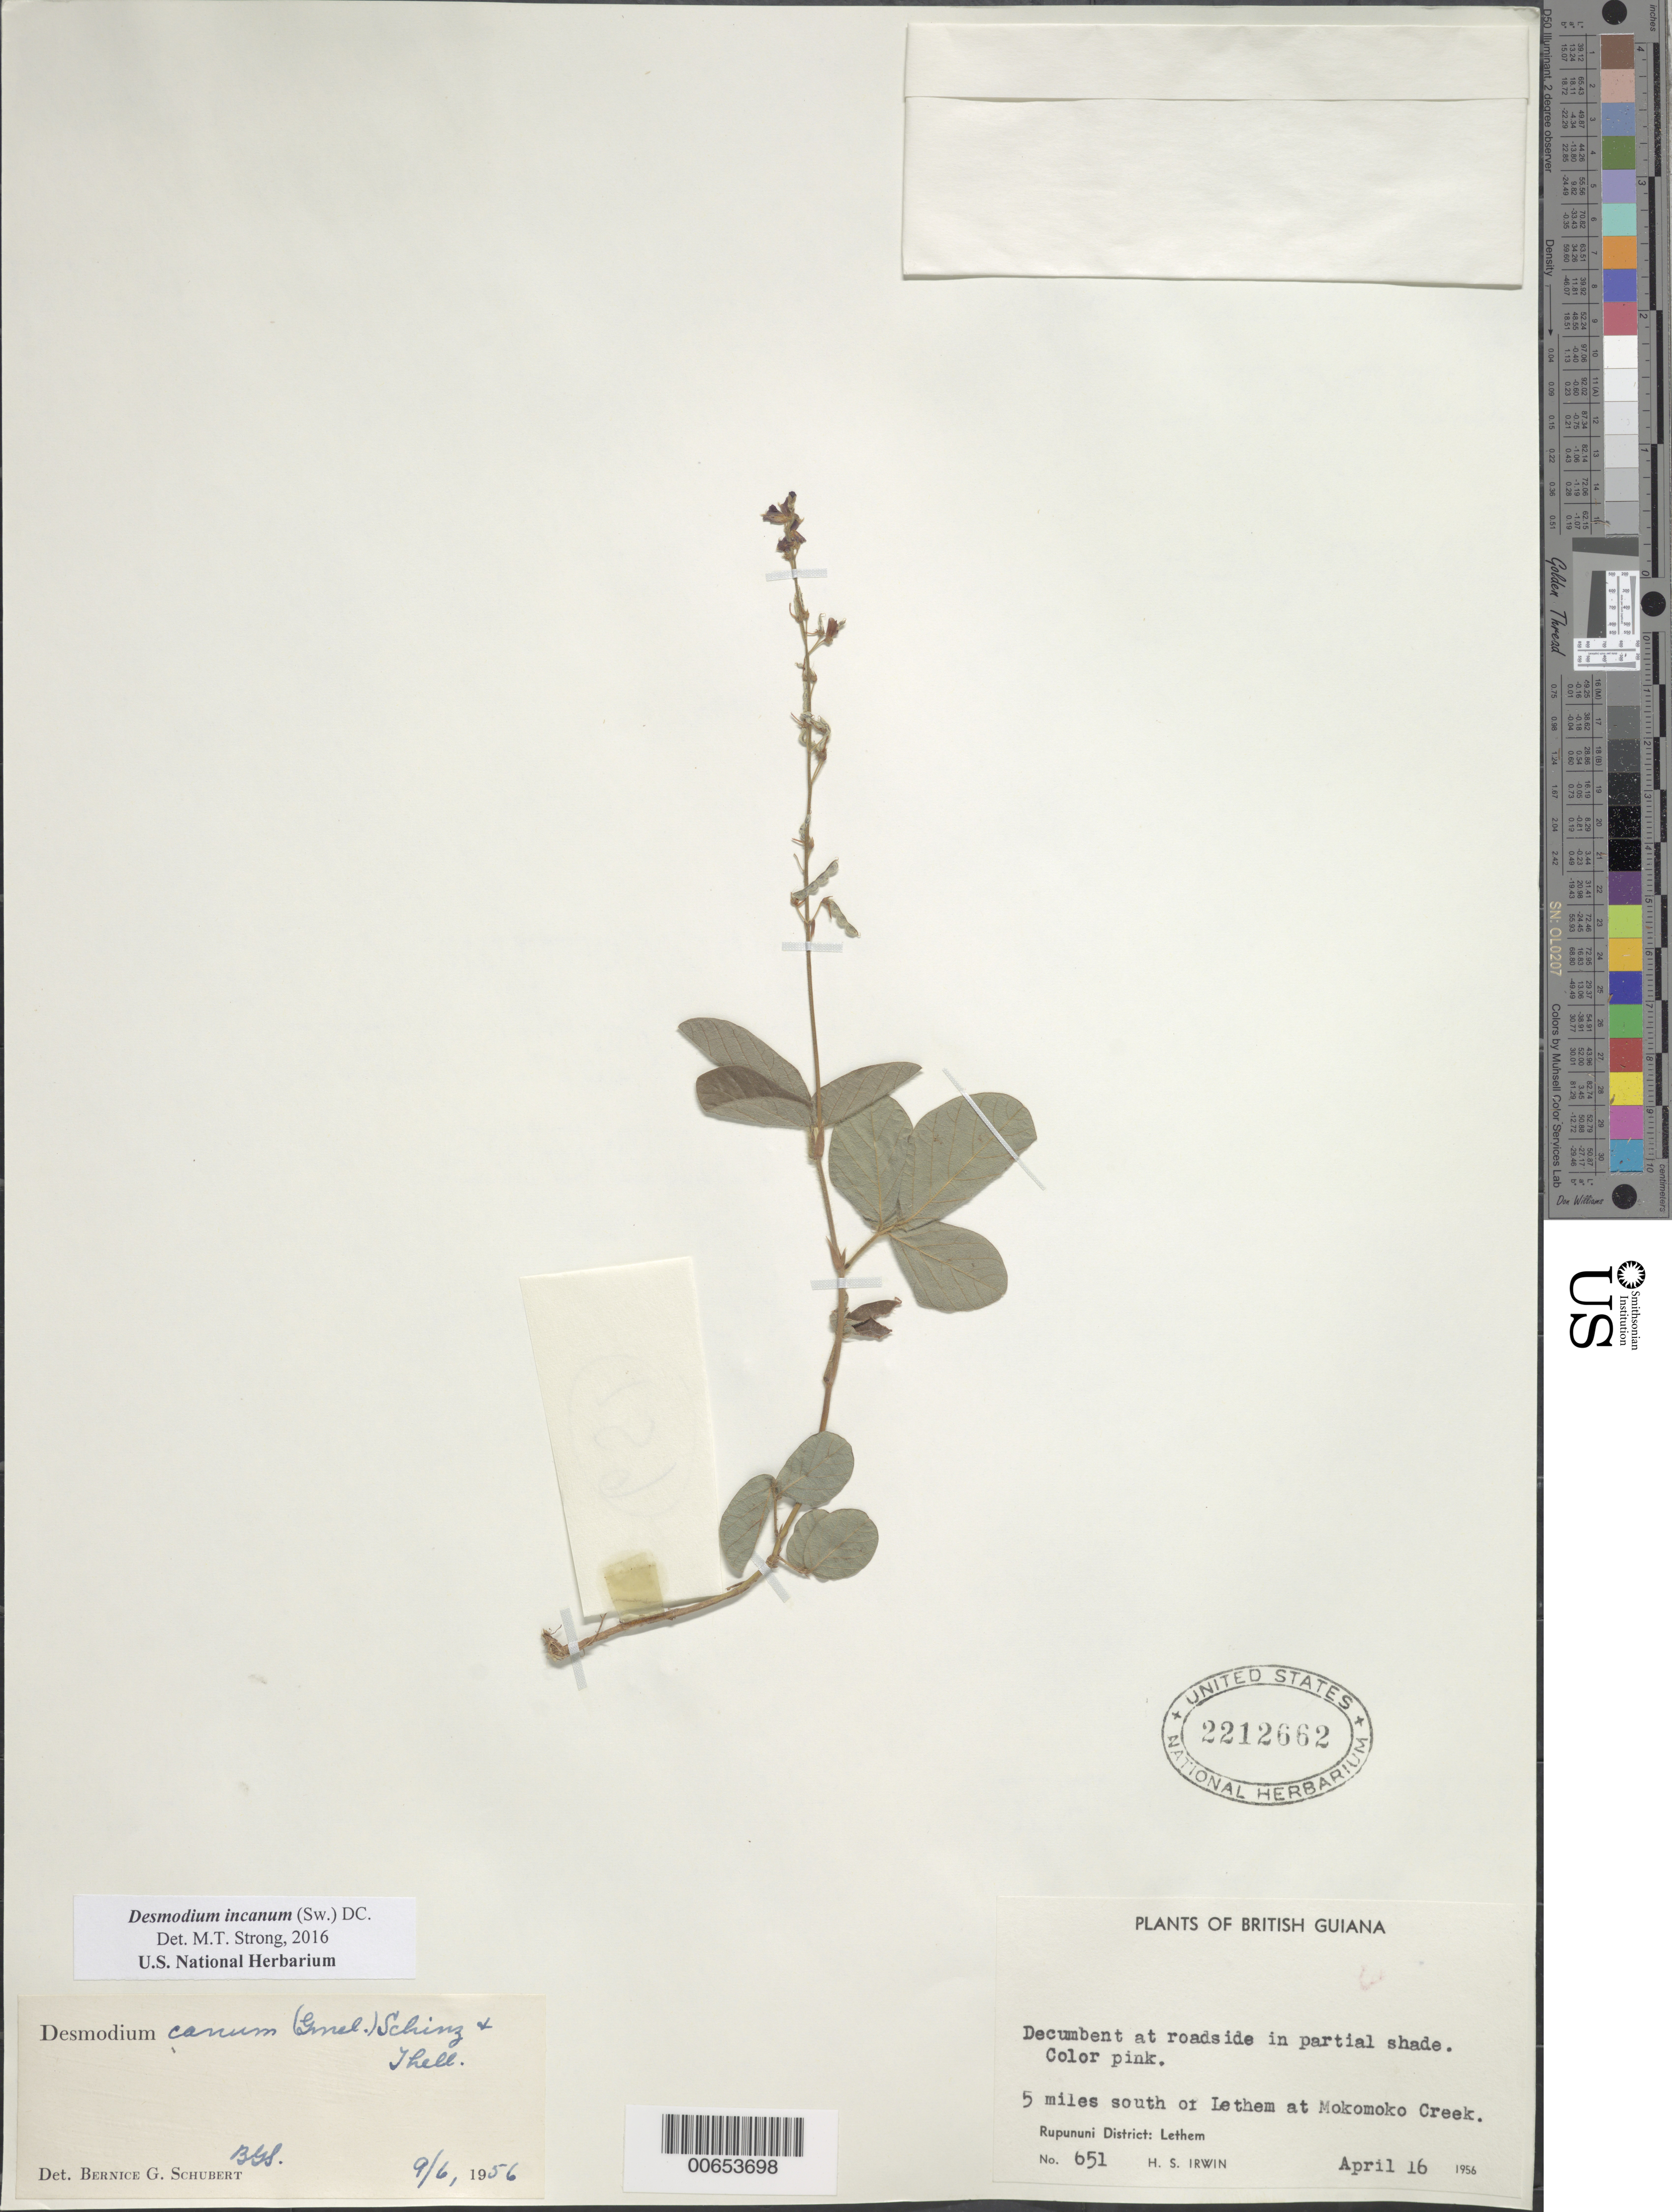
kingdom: Plantae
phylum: Tracheophyta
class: Magnoliopsida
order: Fabales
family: Fabaceae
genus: Desmodium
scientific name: Desmodium incanum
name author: (Sw.) DC.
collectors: H. Irwin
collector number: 651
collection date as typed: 16-Apr-56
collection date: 1956-04-16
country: Guyana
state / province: U. Takutu-U. Essequibo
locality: Rupununi Dist., 5 mi. S of Lethem at Mokomoko Creek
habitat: Roadside in partial shade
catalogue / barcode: US 2212662